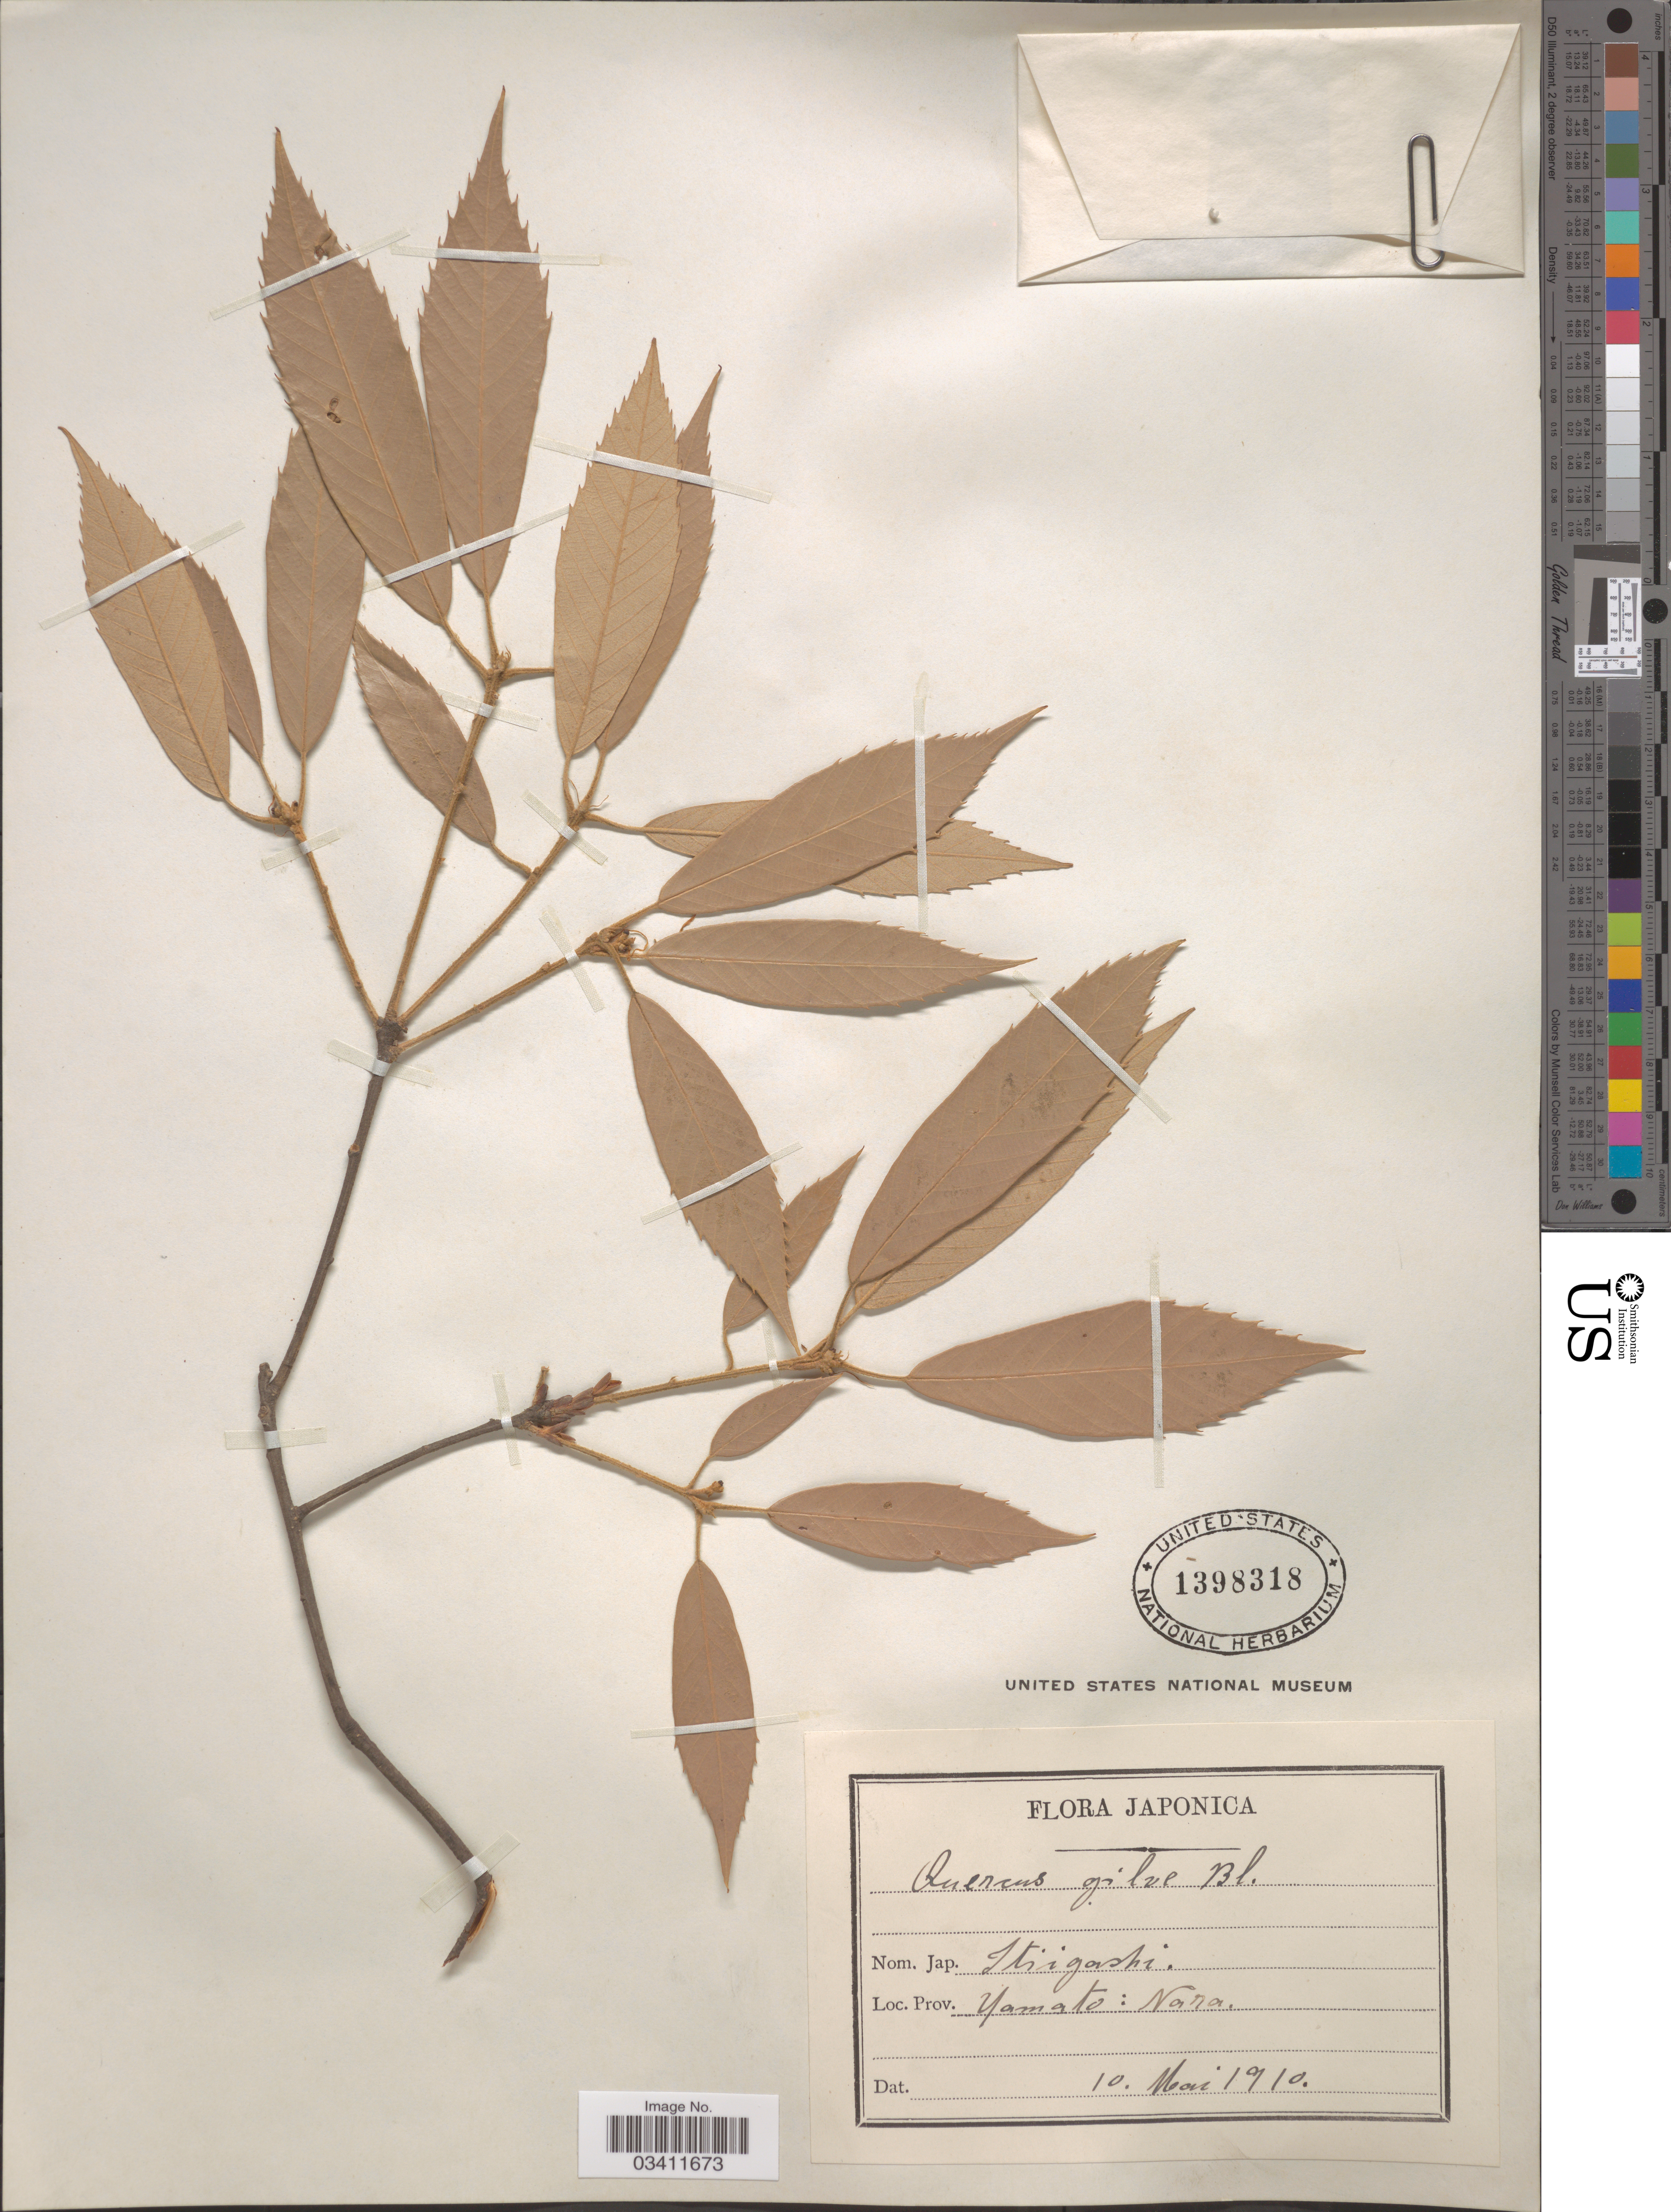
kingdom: Plantae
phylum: Tracheophyta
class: Magnoliopsida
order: Fagales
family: Fagaceae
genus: Quercus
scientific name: Quercus gilva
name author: Blume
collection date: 1910-05-10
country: Japan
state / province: Nara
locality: Yamato.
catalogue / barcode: US 1398318